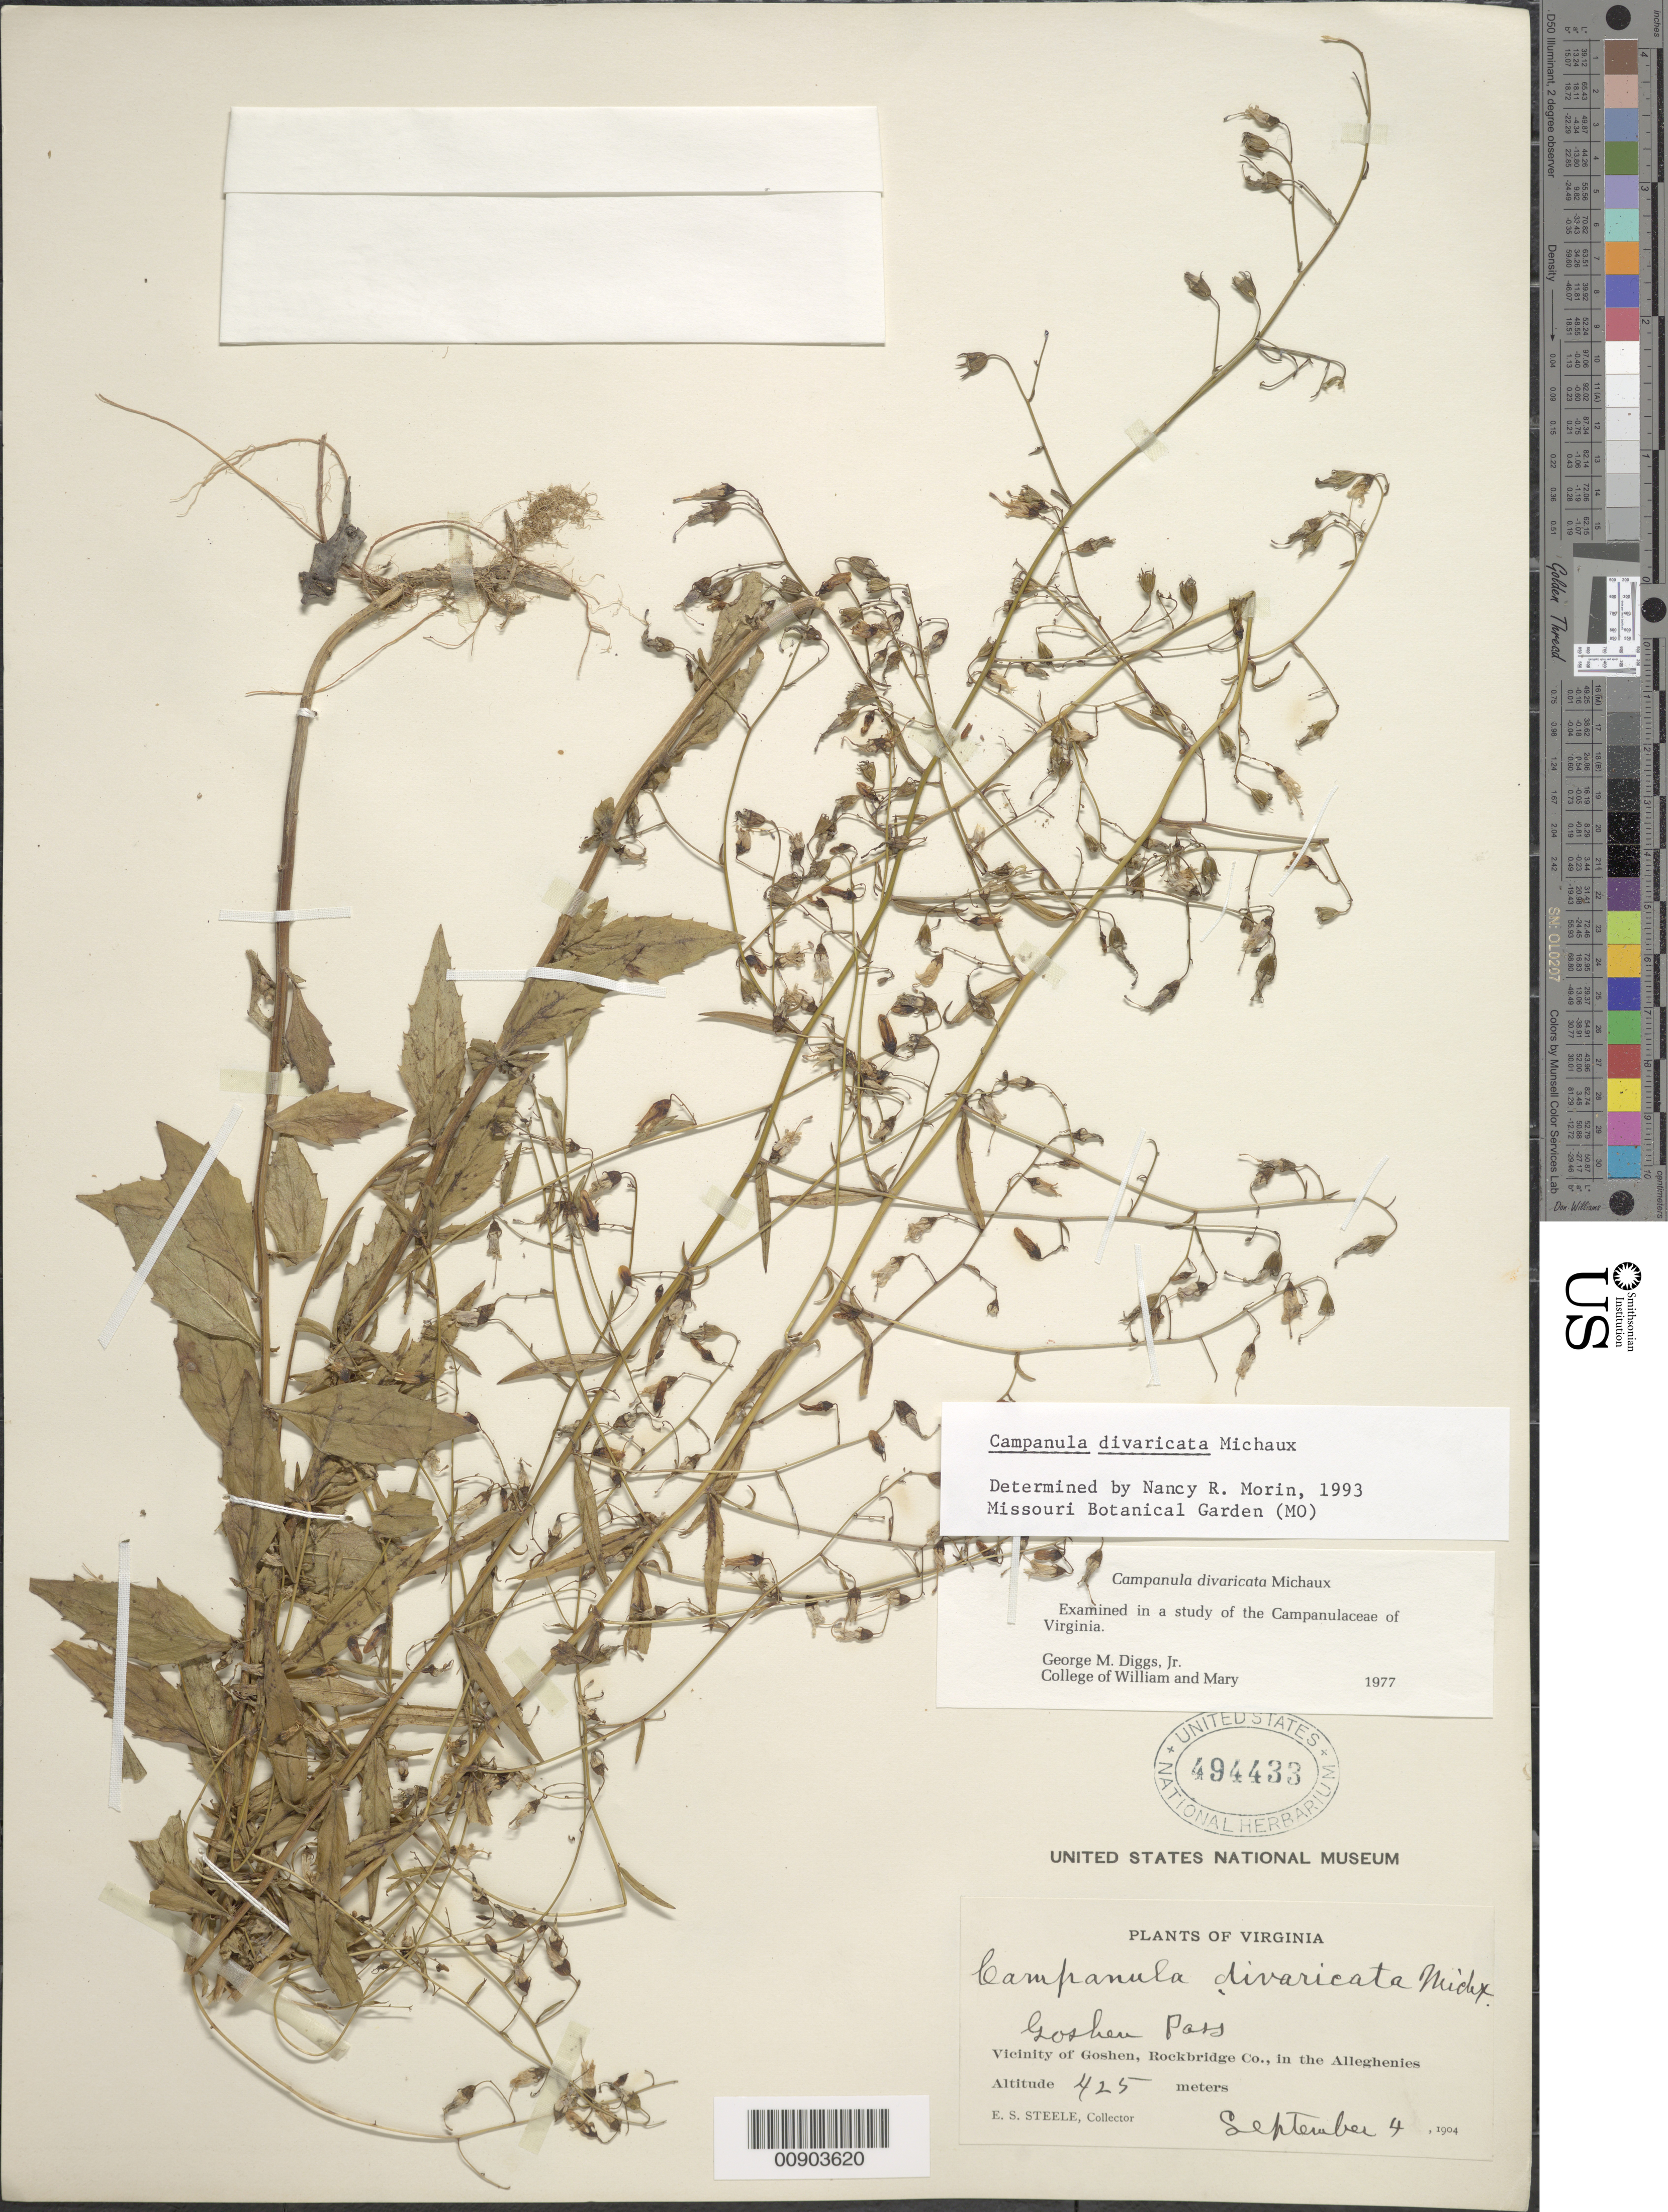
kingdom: Plantae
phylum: Tracheophyta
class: Magnoliopsida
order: Asterales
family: Campanulaceae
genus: Campanula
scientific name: Campanula divaricata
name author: Michx.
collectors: E. Steele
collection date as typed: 04 Sep 1904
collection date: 1904-09-04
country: United States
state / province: Virginia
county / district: Rockbridge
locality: Goshen Pass, vicinity of Goshen, in the Alleghany Mts.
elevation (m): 425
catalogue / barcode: US 494433